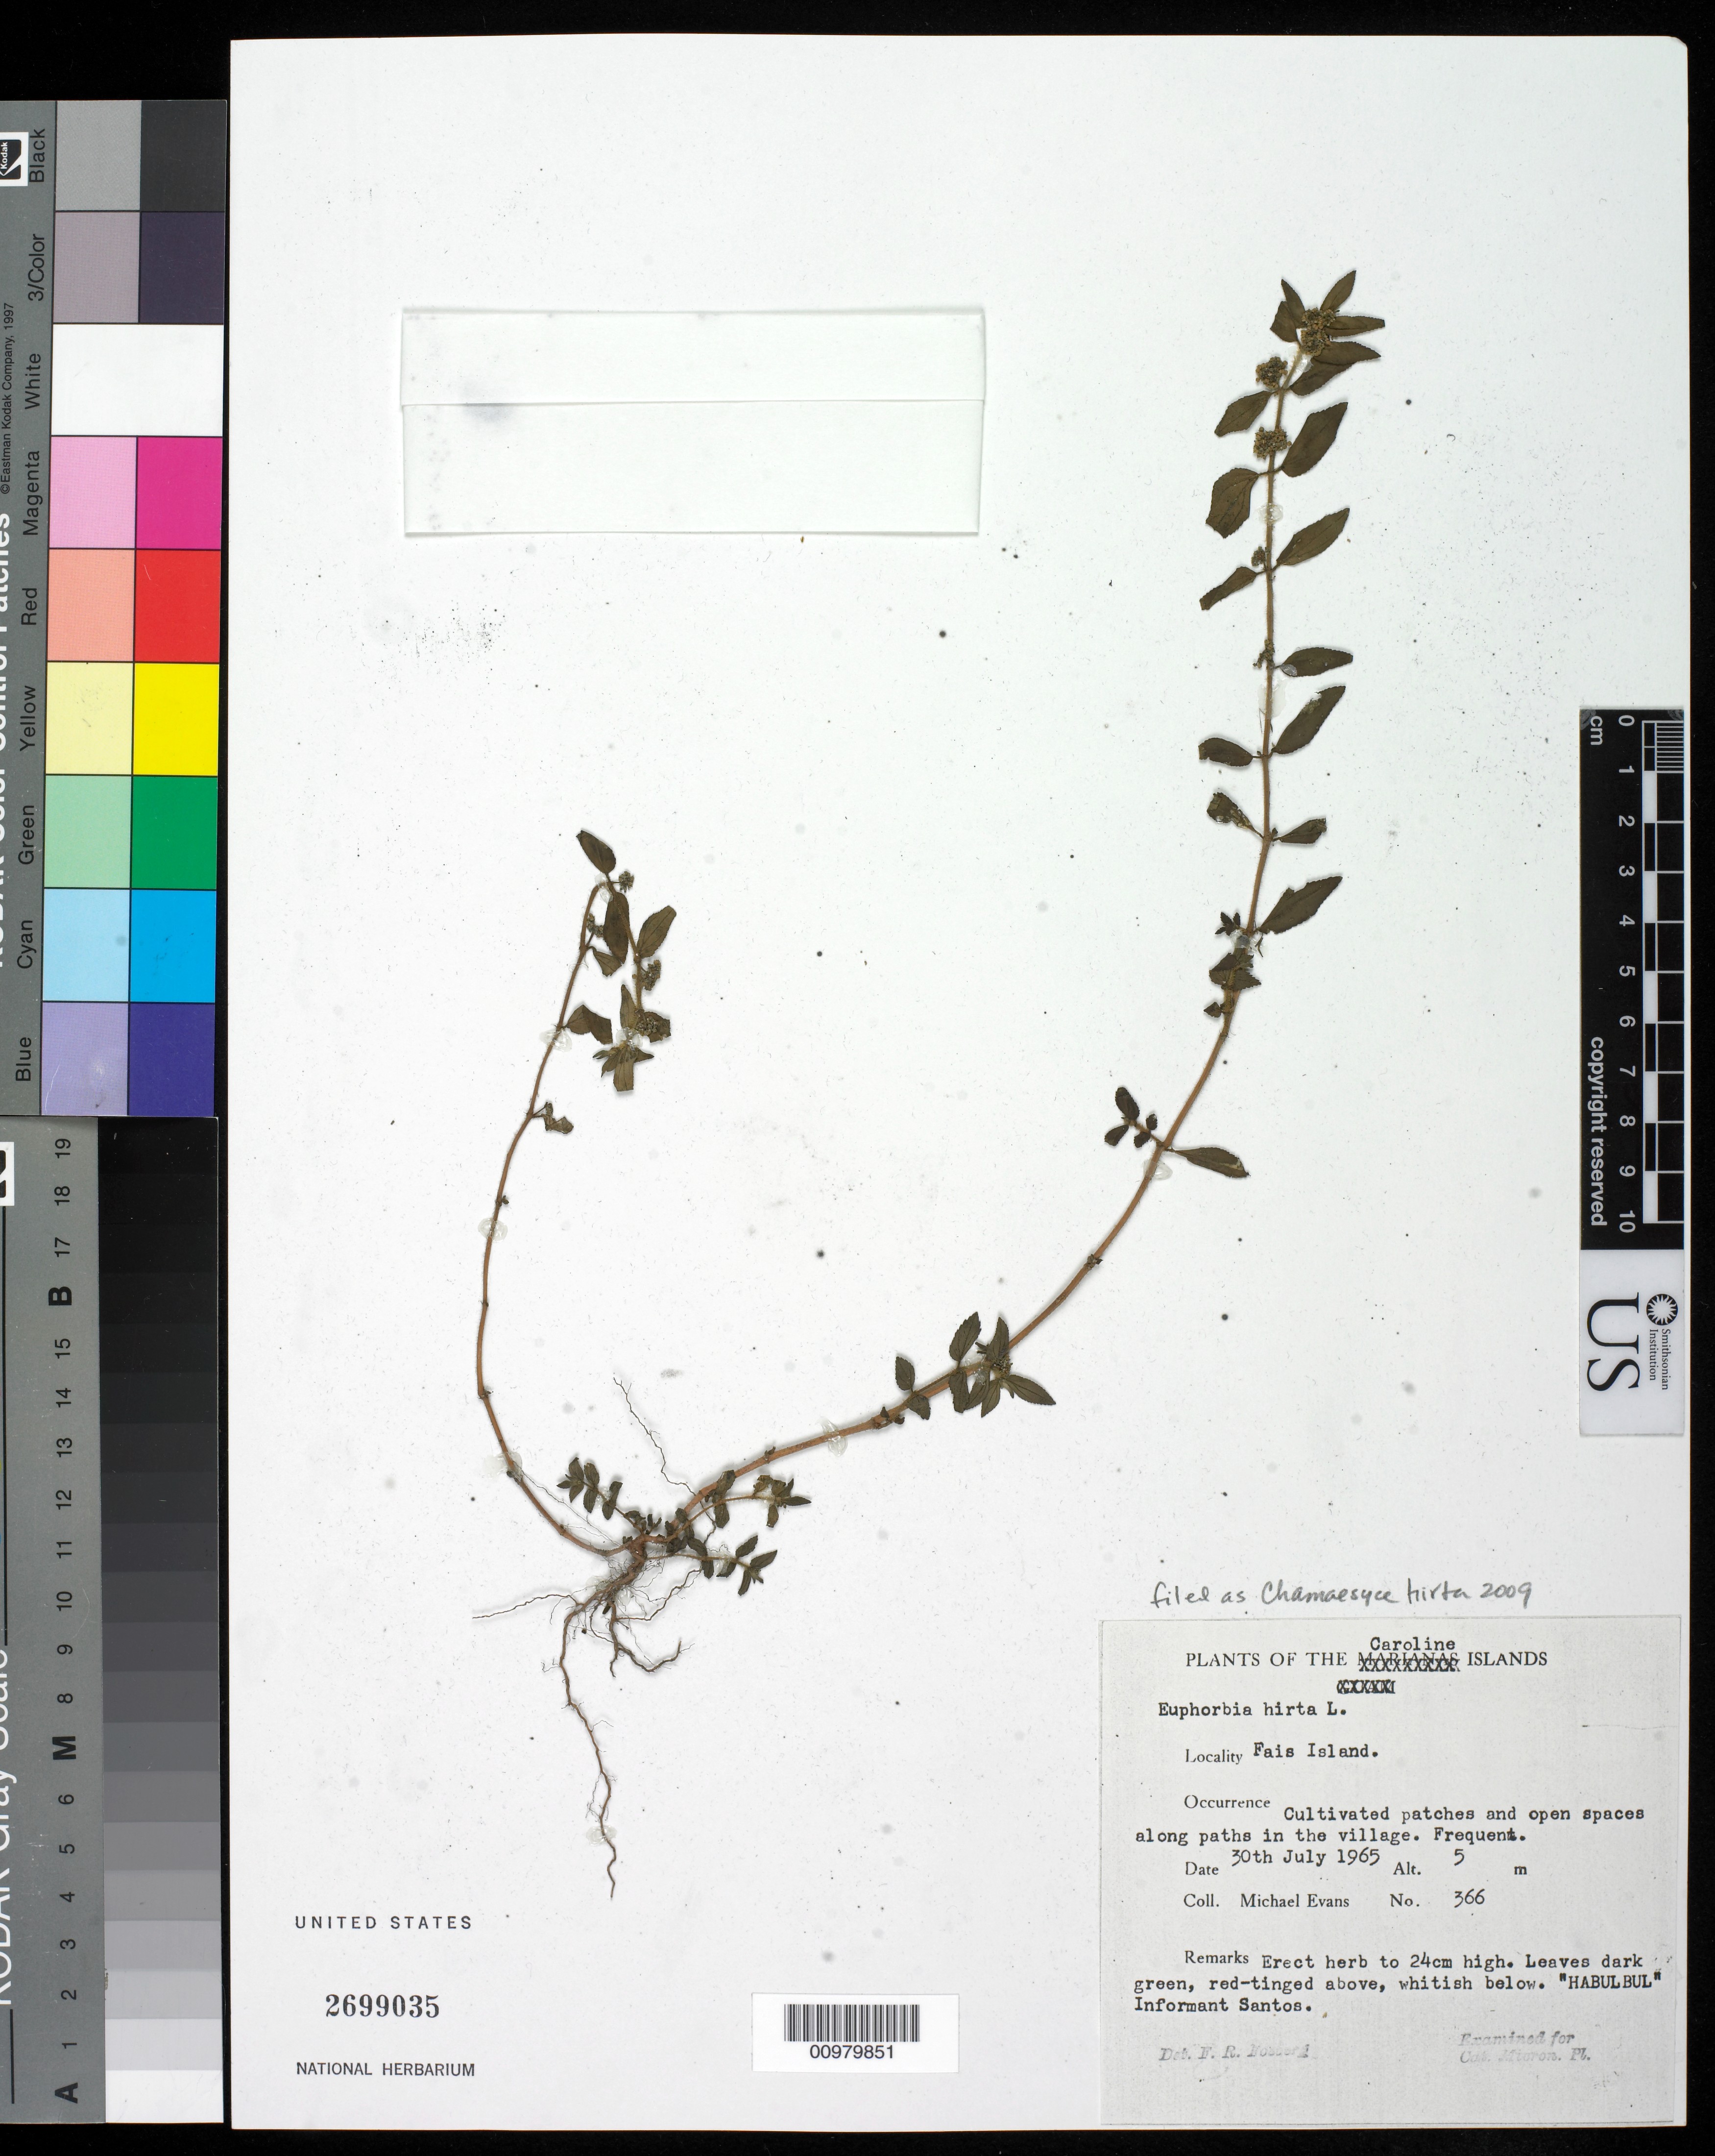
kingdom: Plantae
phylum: Tracheophyta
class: Magnoliopsida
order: Malpighiales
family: Euphorbiaceae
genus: Euphorbia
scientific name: Euphorbia hirta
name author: L.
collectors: M. Evans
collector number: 366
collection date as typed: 30 Jul 1965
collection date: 1965-07-30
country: Micronesia, Federated States of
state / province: Yap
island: Fais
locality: Fais Island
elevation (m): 5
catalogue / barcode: US 2699035